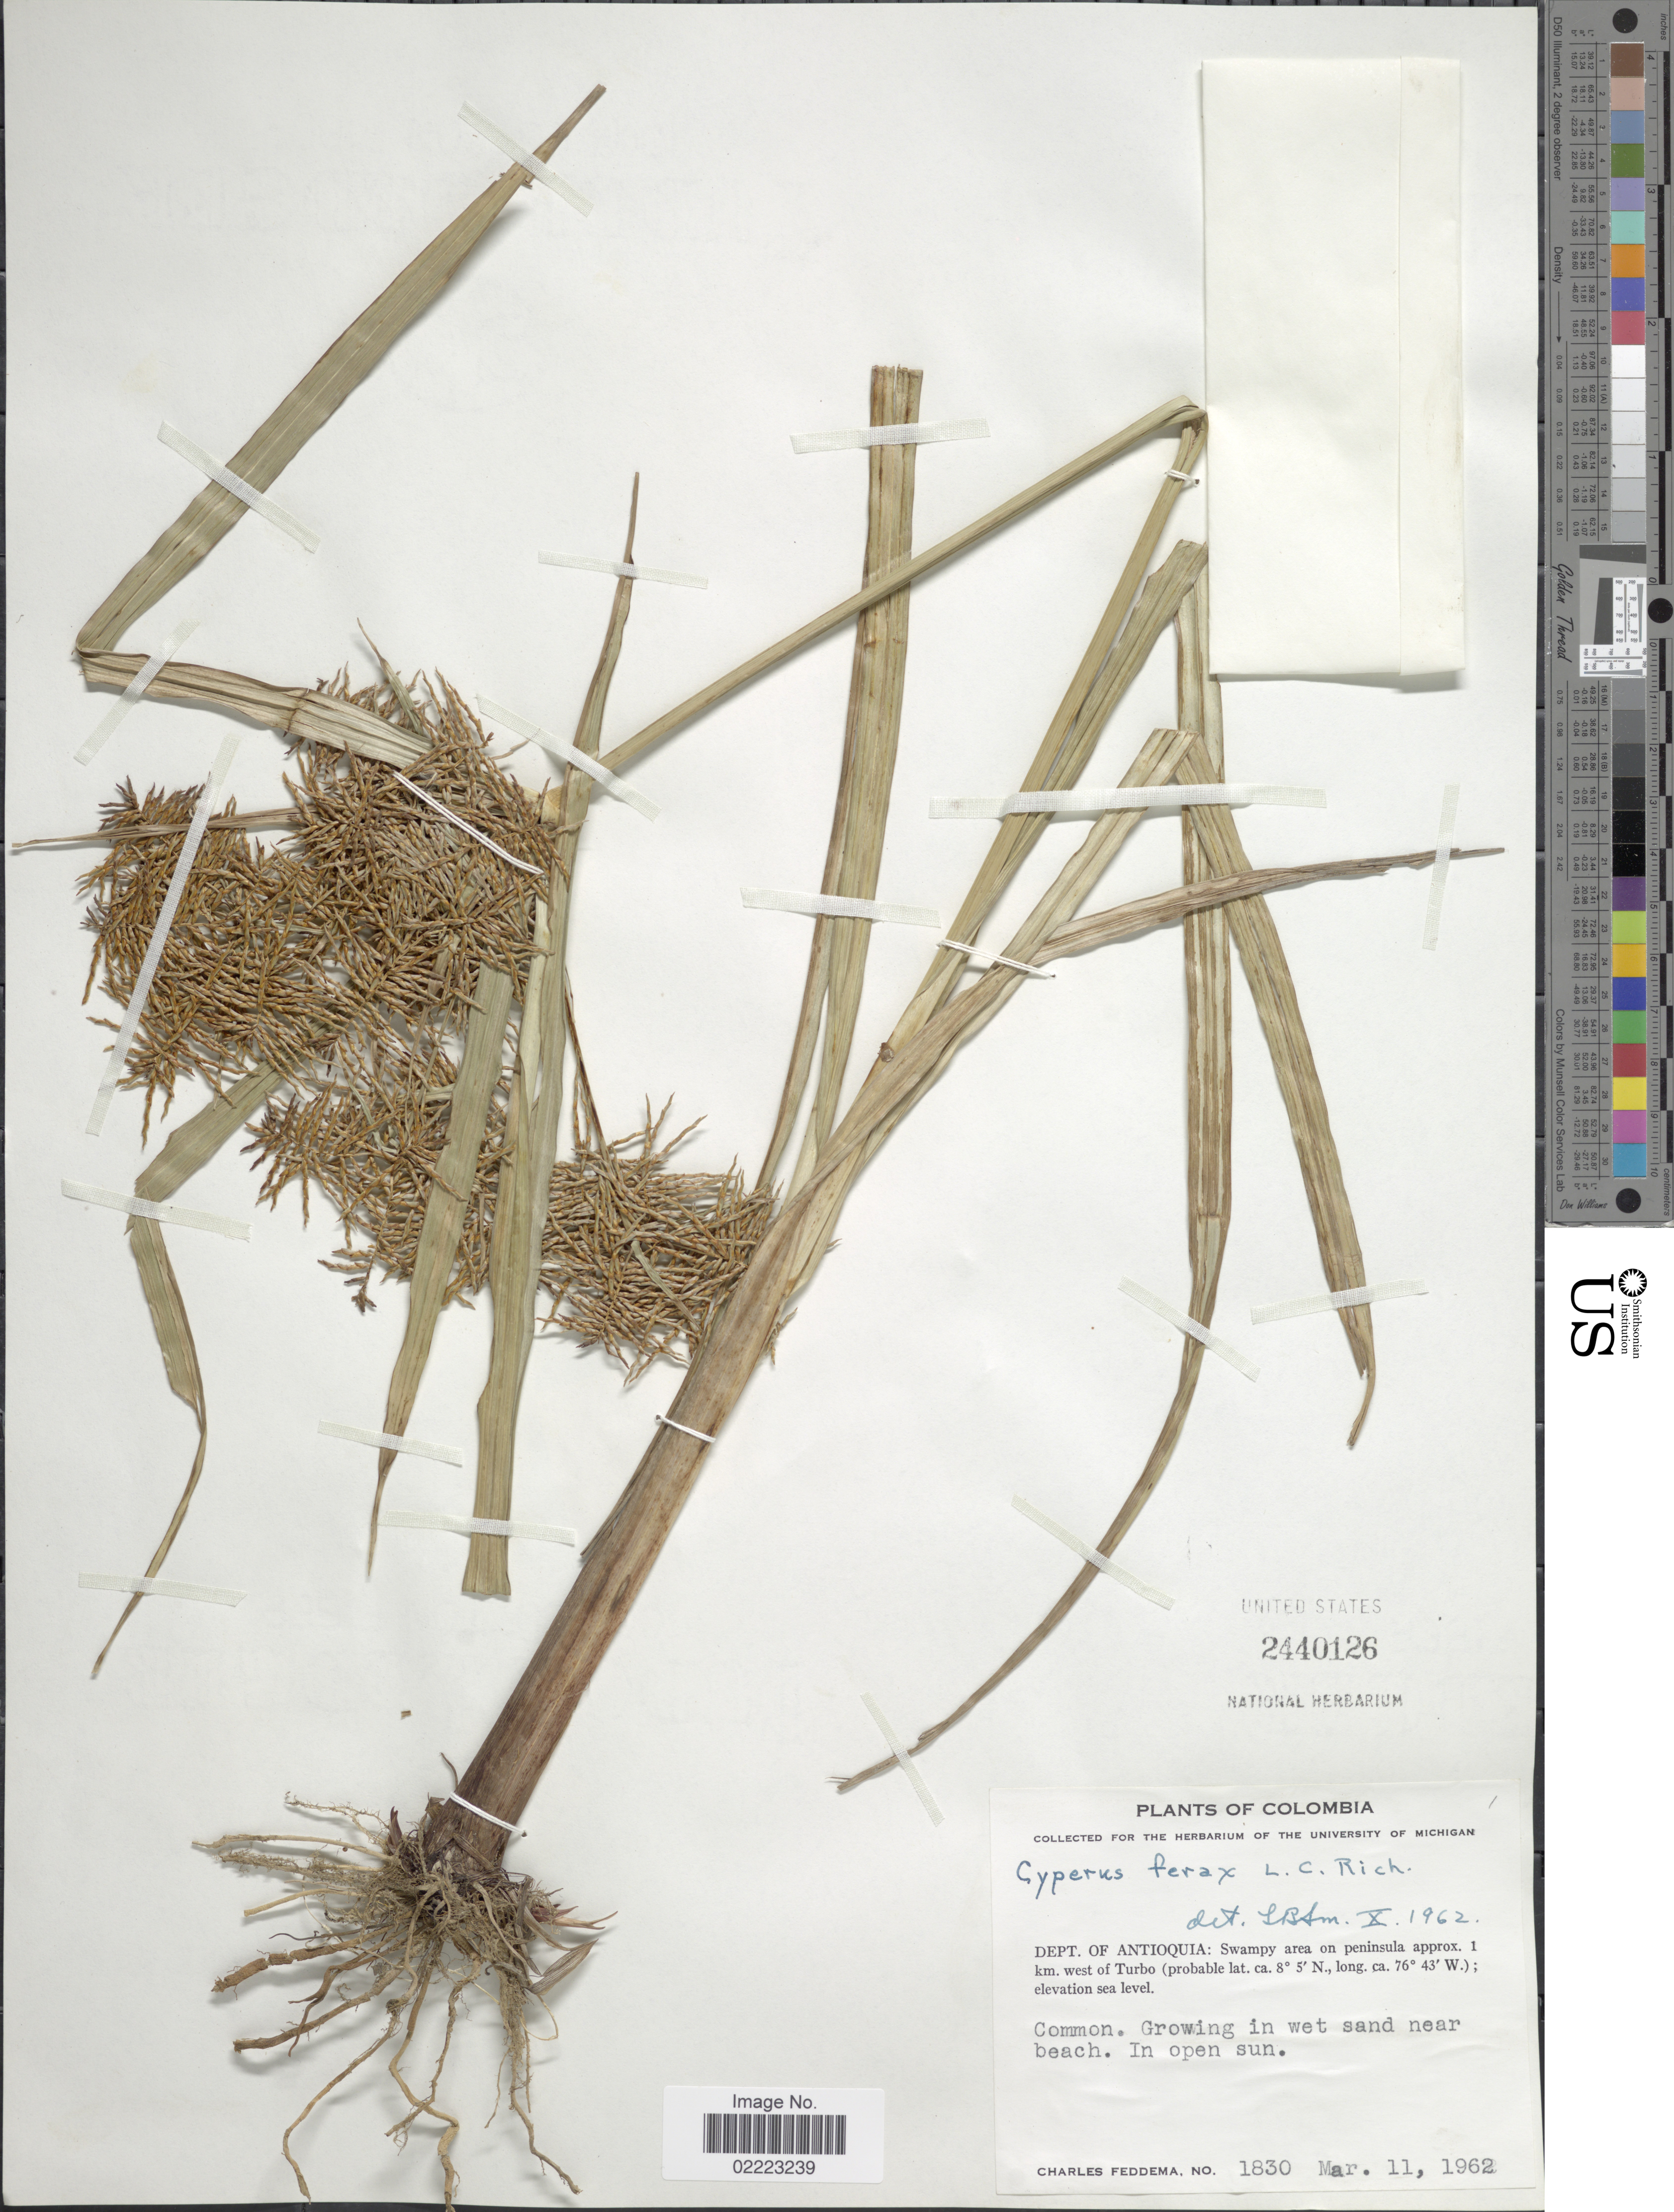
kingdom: Plantae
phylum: Tracheophyta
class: Liliopsida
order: Poales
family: Cyperaceae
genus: Cyperus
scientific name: Cyperus odoratus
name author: L.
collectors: C. Feddema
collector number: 1830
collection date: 1962-03-11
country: Colombia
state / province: Antioquia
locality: Dept. Antioquia: Swampy area on peninsula approx. 1 km west of Turbo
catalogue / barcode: US 2440126